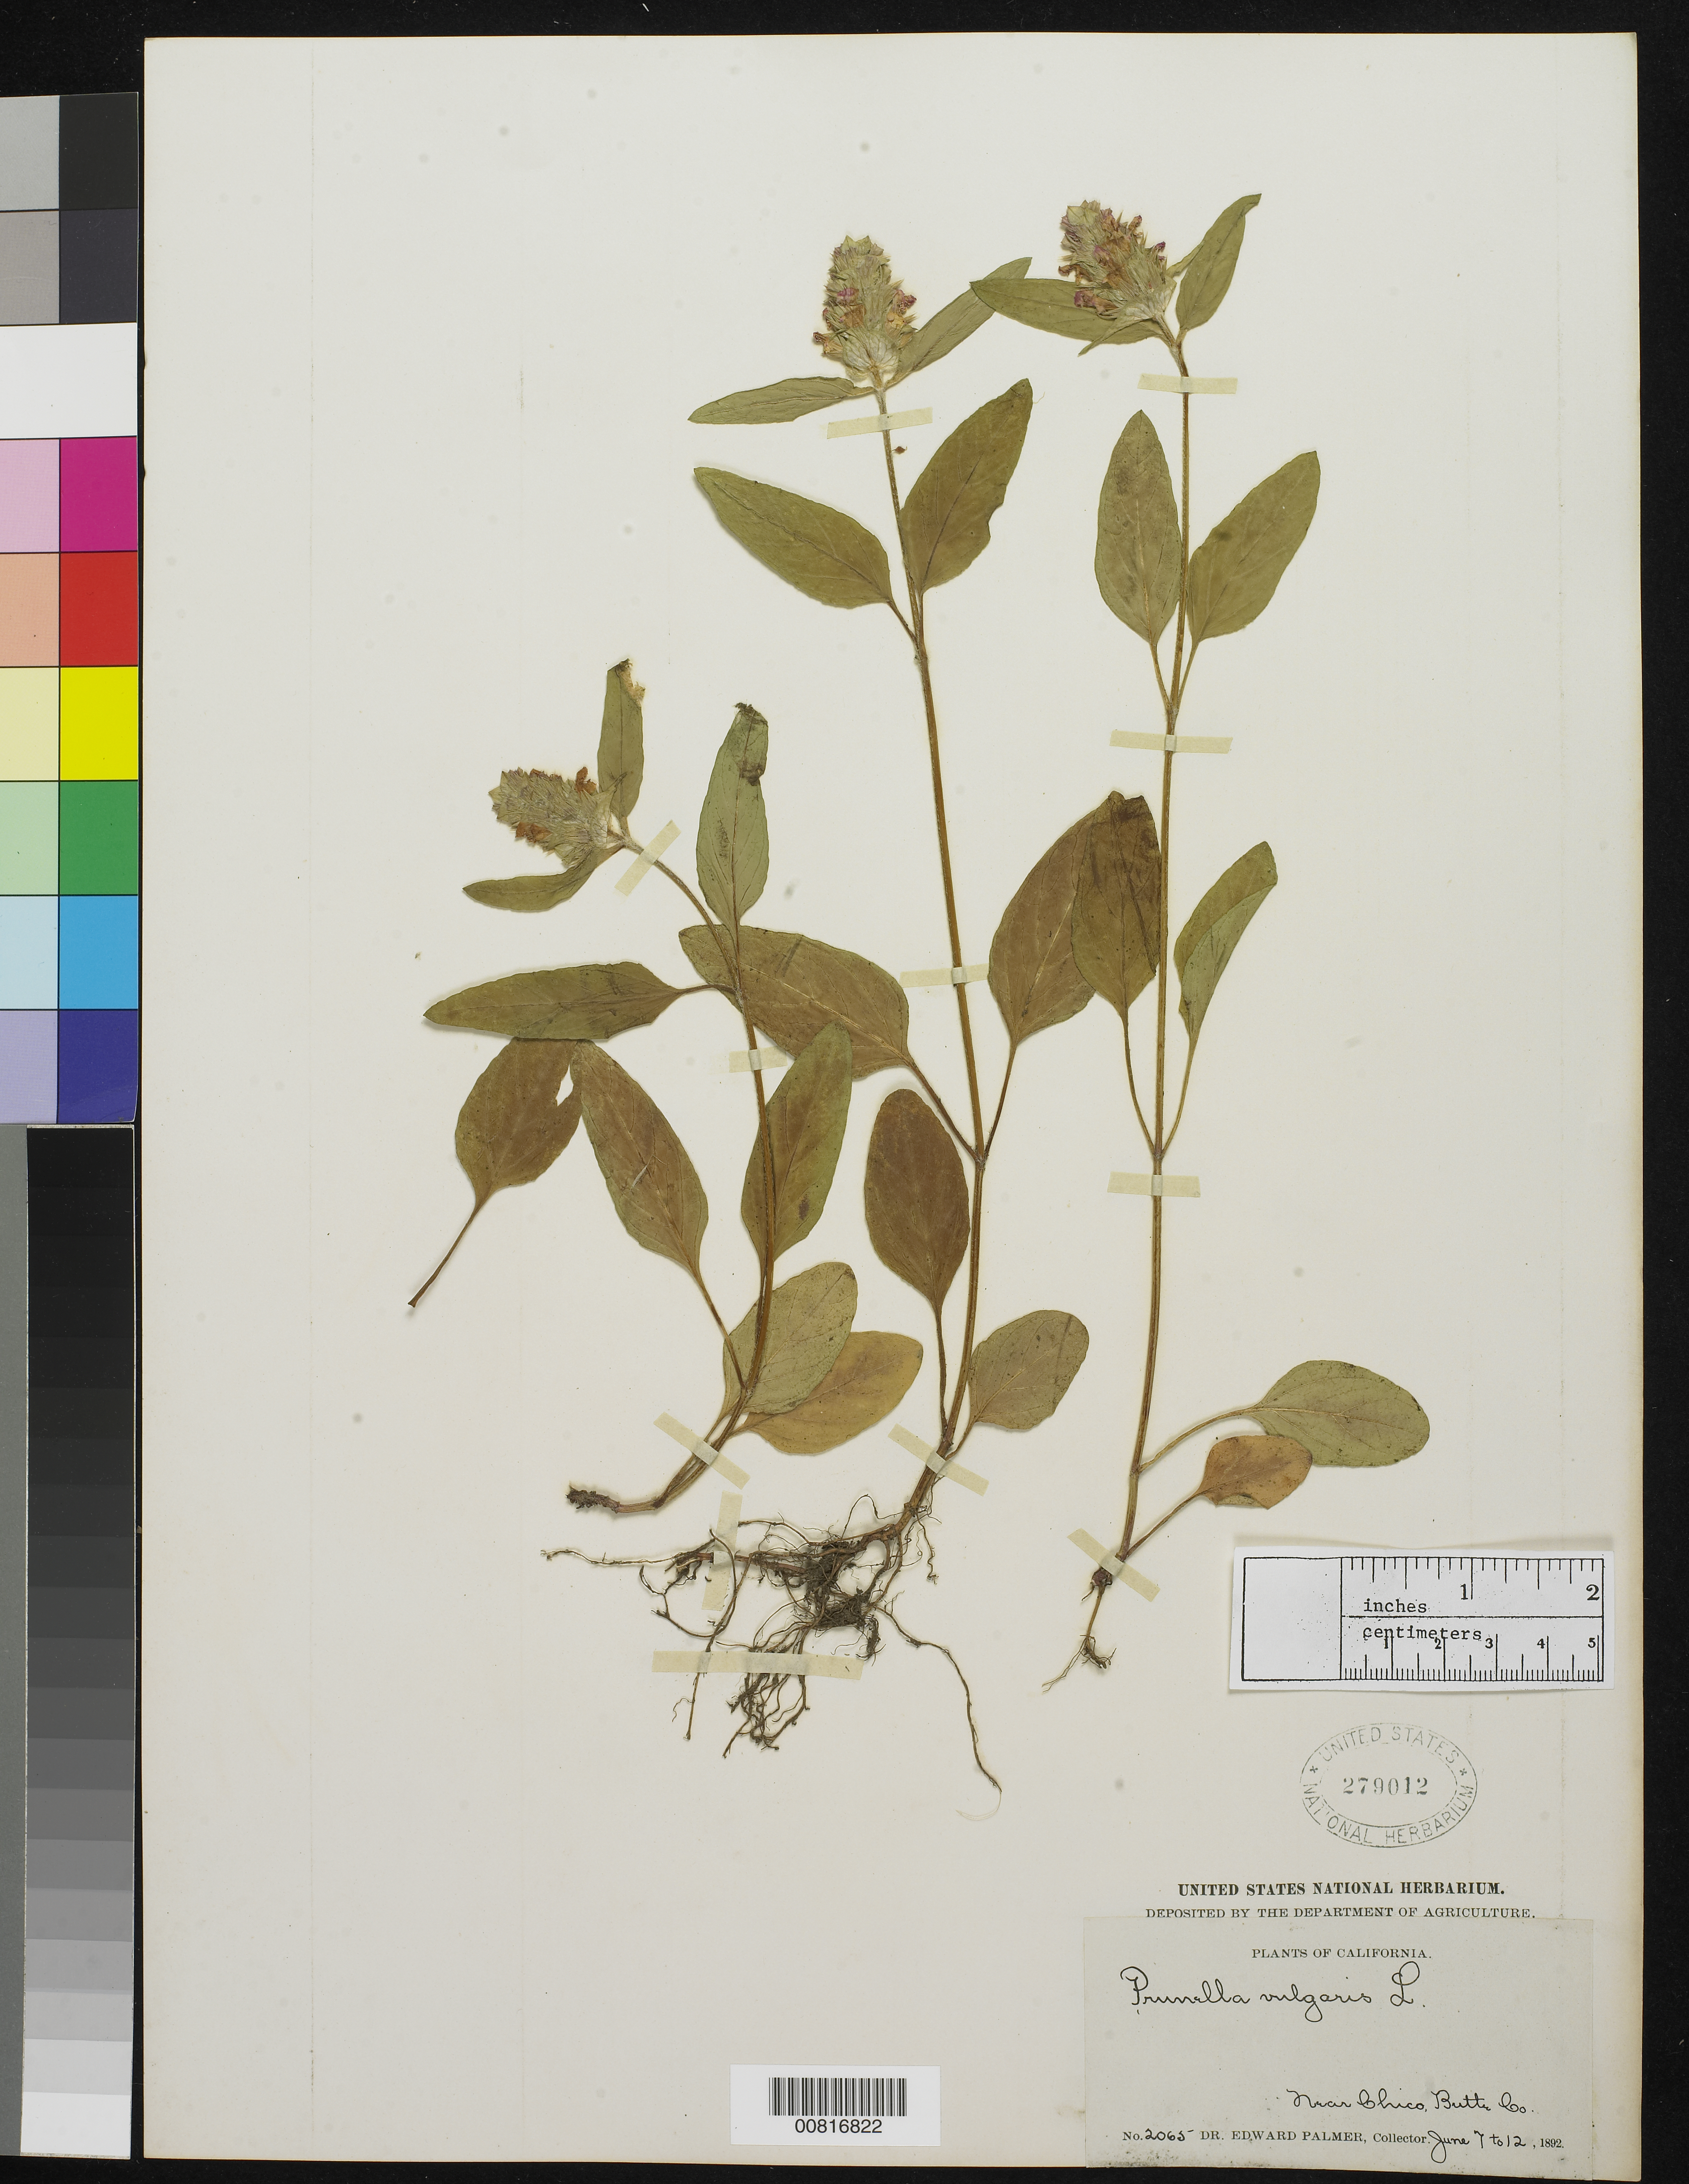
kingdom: Plantae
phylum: Tracheophyta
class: Magnoliopsida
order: Lamiales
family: Lamiaceae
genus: Prunella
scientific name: Prunella vulgaris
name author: L.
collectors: E. Palmer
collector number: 2065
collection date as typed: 07 Jun 1892 to 12 Jun 1892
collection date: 1892-06-07/1892-06-12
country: United States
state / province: California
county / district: Butte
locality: Near Chico, Butte County, California.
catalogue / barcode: US 279012